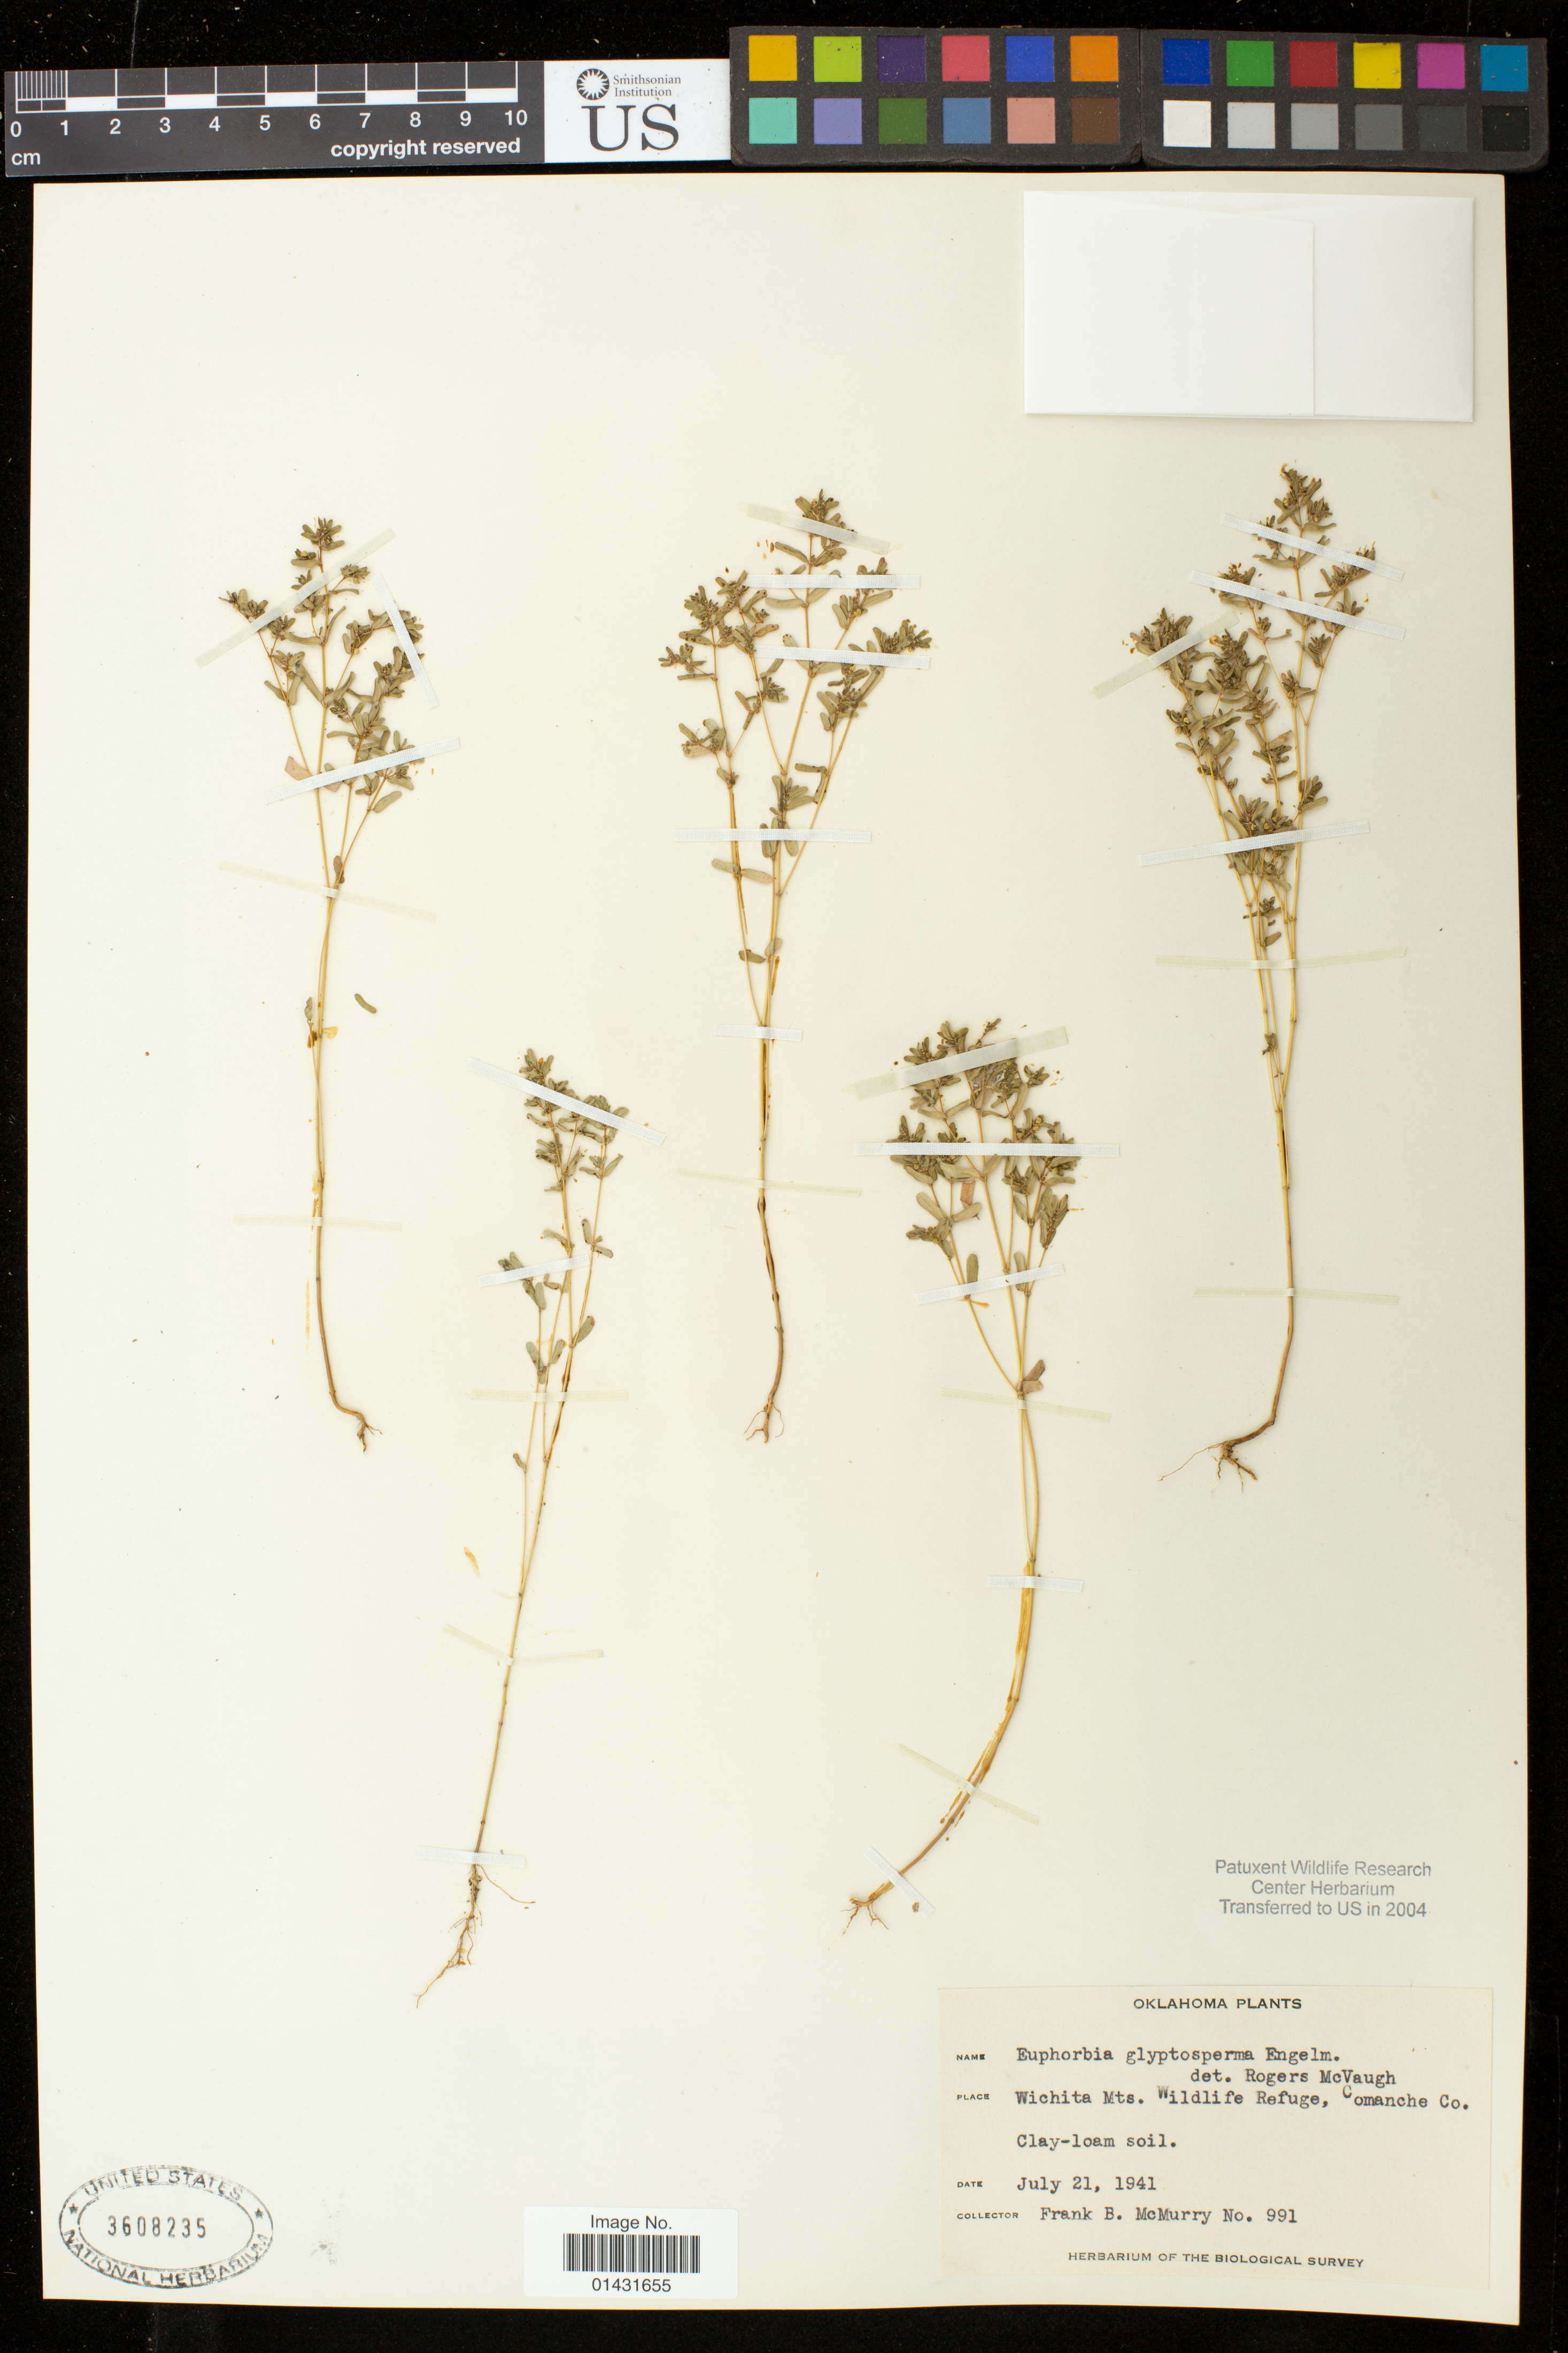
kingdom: Plantae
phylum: Tracheophyta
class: Magnoliopsida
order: Malpighiales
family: Euphorbiaceae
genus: Euphorbia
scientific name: Euphorbia glyptosperma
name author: Engelm.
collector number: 991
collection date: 1941-07-21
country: United States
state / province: Oklahoma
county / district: Comanche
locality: Wichita Mts. Wildlife Refuge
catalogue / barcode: US 3608235